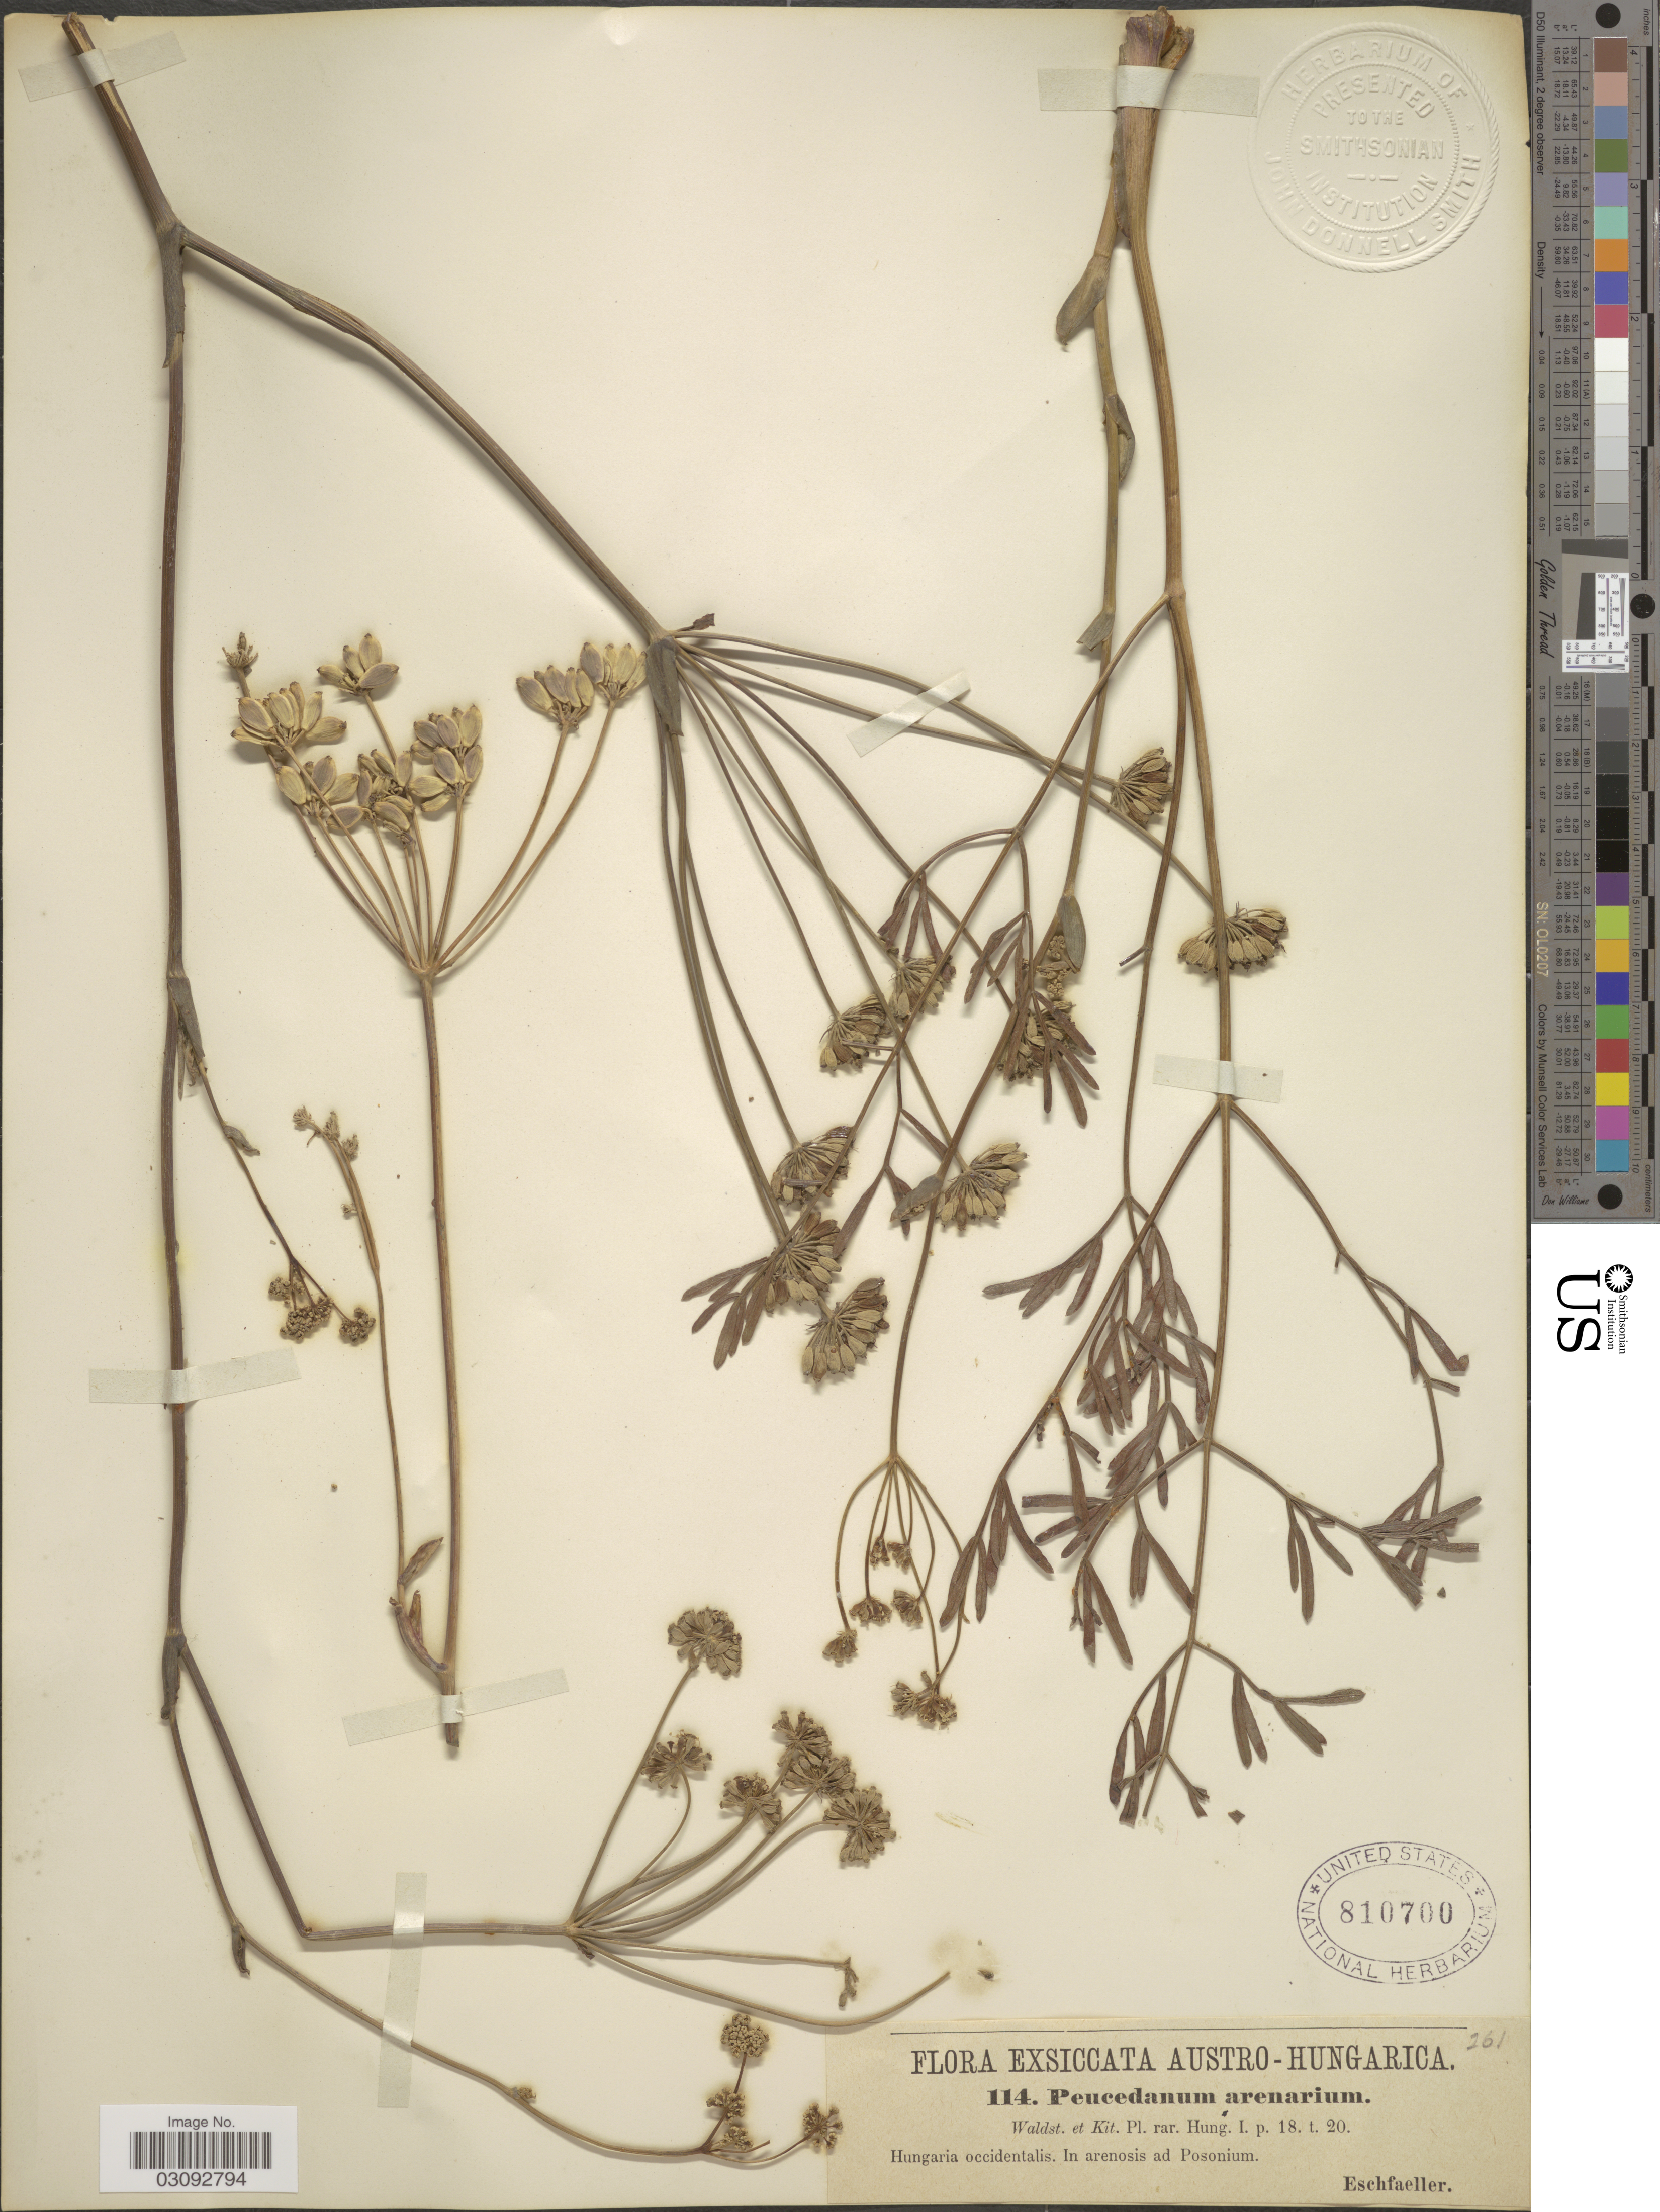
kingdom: Plantae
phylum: Tracheophyta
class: Magnoliopsida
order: Apiales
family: Apiaceae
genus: Peucedanum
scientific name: Peucedanum arenarium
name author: Waldst. & Kit.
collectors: P. Eschfaeller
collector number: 114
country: Hungary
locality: Austro-Hungarica, Hungaria occidentalis. In arenosis ad Posonium.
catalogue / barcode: US 810700